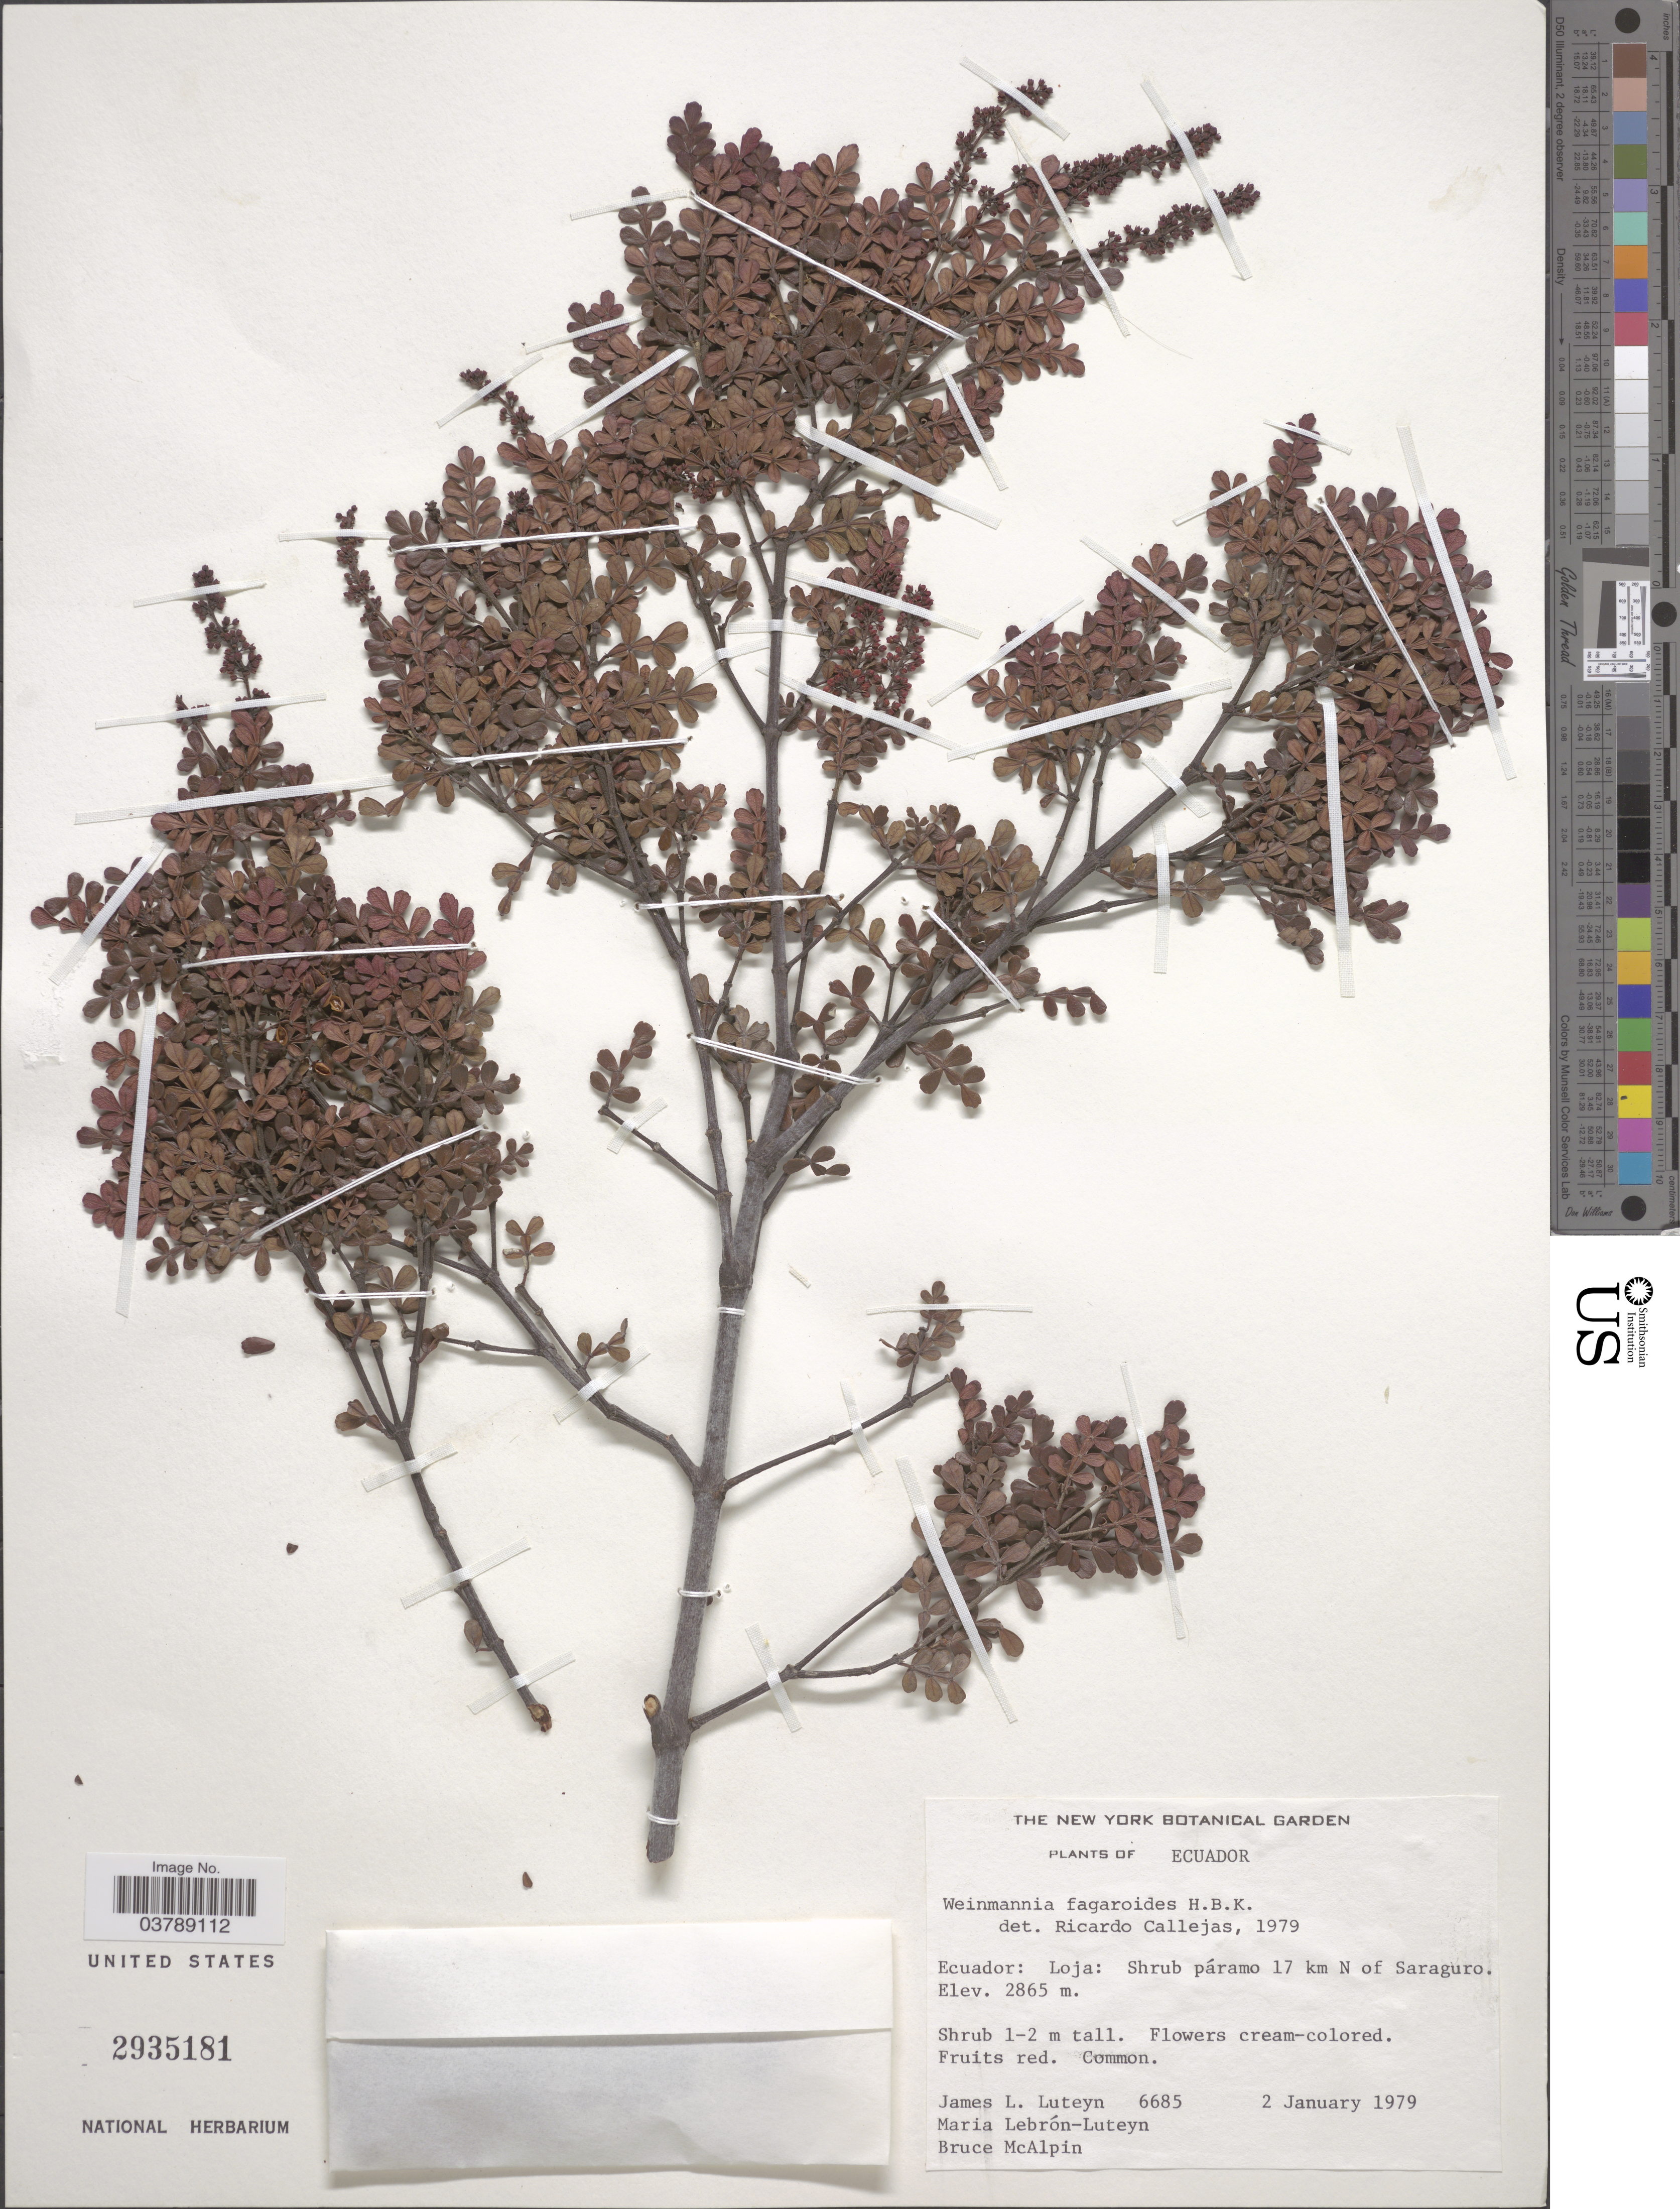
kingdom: Plantae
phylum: Tracheophyta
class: Magnoliopsida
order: Oxalidales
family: Cunoniaceae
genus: Weinmannia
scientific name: Weinmannia fagaroides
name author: Kunth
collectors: J. L. Luteyn, M. L. Lebrón-Luteyn & B. McAlpin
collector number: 6685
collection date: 1979-01-02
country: Ecuador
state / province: Loja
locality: Shrub páramo 17 km N of Saraguro.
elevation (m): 2865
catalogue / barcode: US 2935181